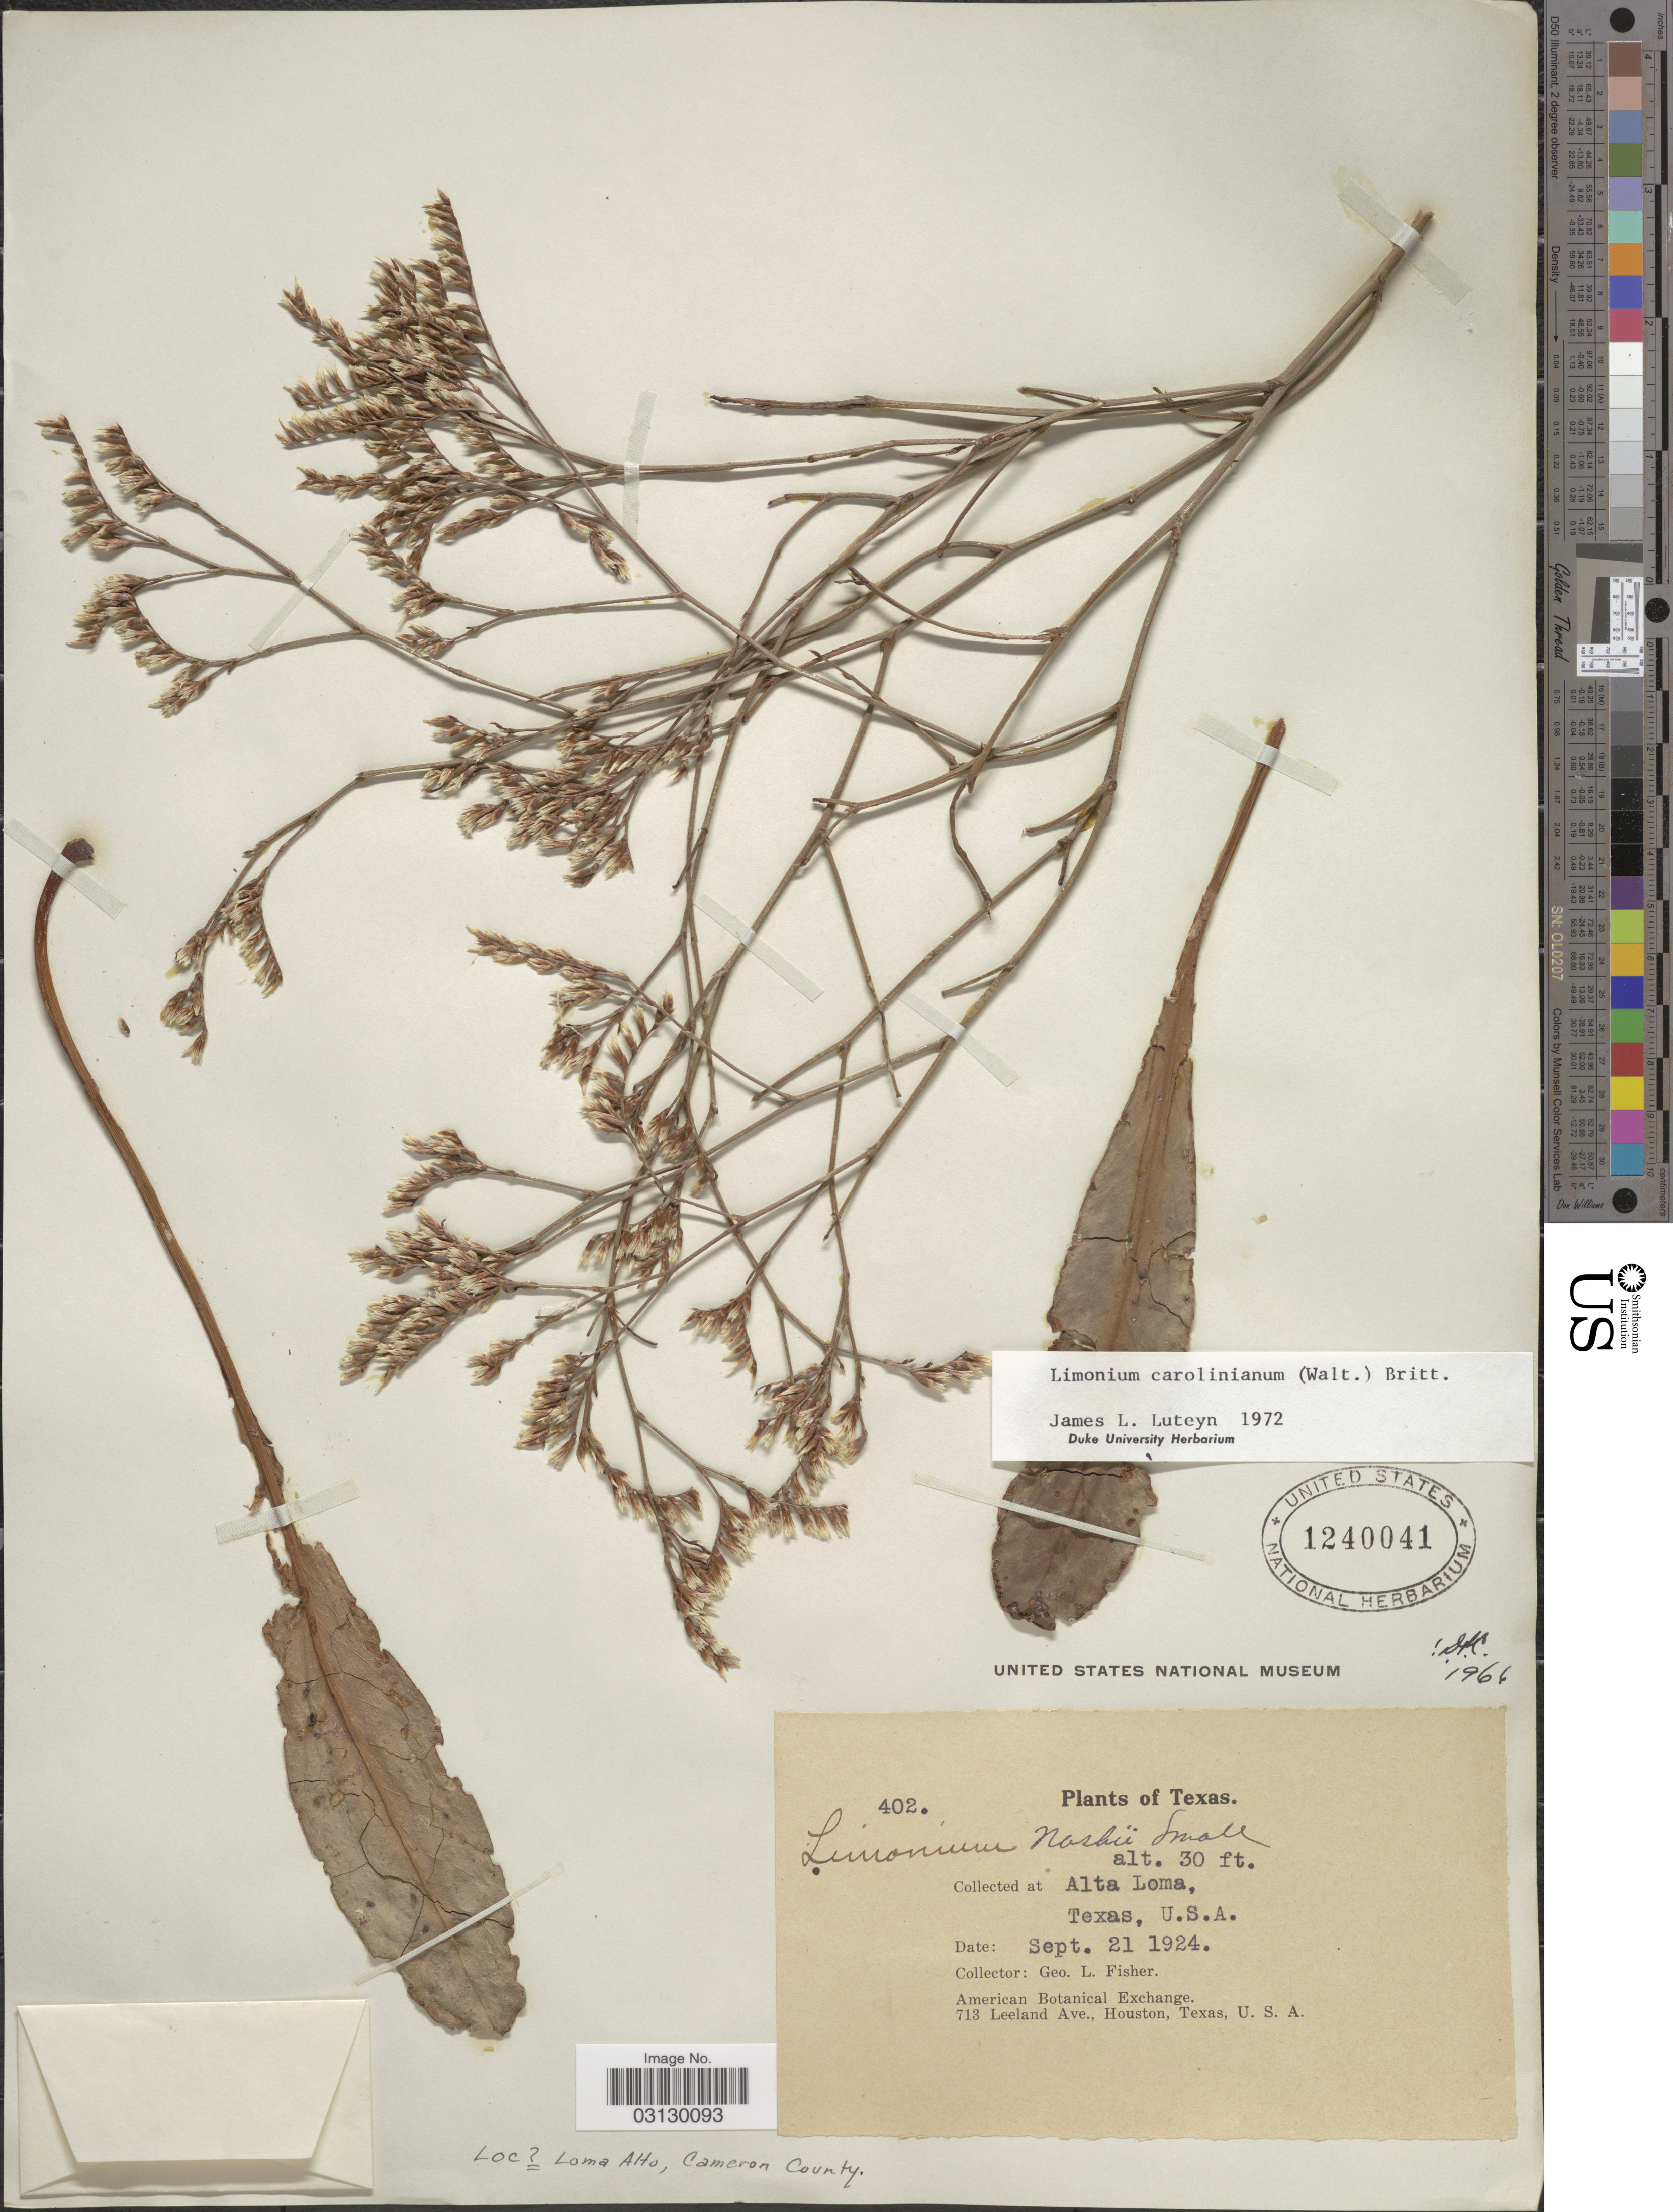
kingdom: Plantae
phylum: Tracheophyta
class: Magnoliopsida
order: Caryophyllales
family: Plumbaginaceae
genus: Limonium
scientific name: Limonium carolinianum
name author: (Walter) Britton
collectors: G. L. Fisher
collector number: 402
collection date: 1924-09-21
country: United States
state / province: Texas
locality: Alta Loma.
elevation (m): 9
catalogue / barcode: US 1240041